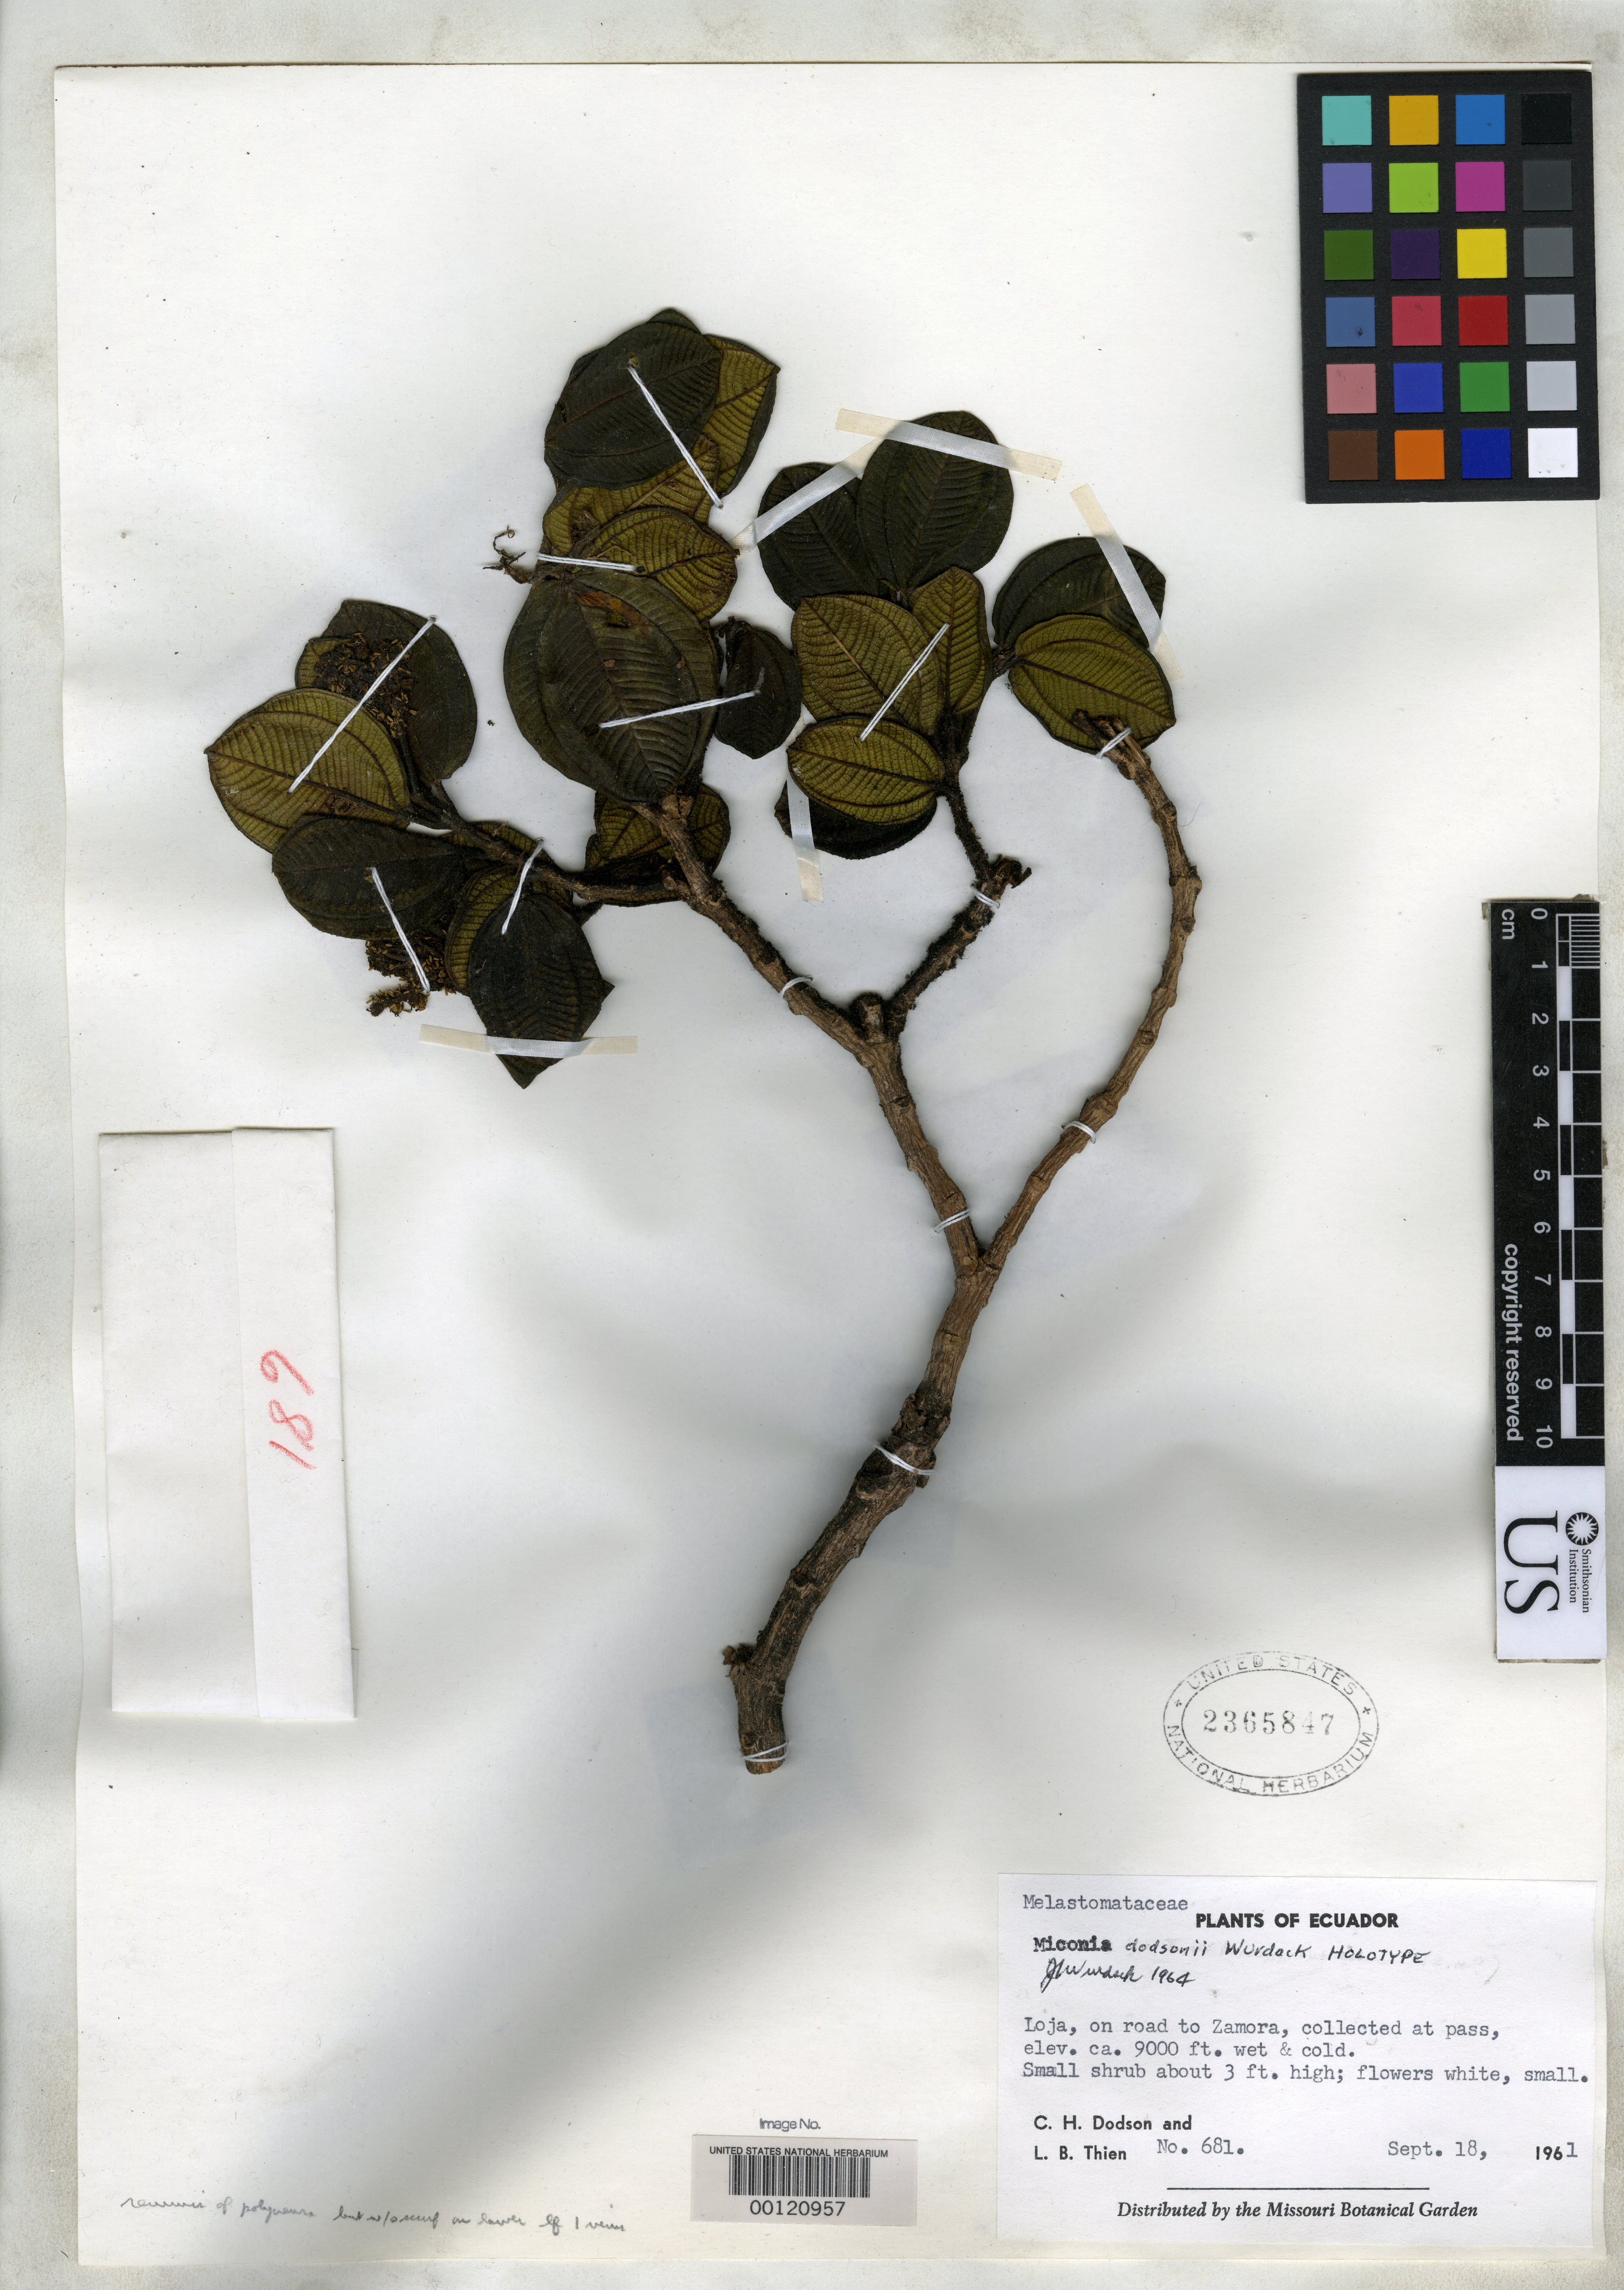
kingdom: Plantae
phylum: Tracheophyta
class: Magnoliopsida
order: Myrtales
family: Melastomataceae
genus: Miconia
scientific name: Miconia dodsonii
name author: Wurdack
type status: Holotype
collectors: C. H. Dodson & L. Thien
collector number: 681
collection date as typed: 18 Sep 1961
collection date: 1961-09-18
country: Ecuador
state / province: Loja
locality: Loja - Zamora Road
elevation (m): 2743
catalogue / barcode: US 2365847